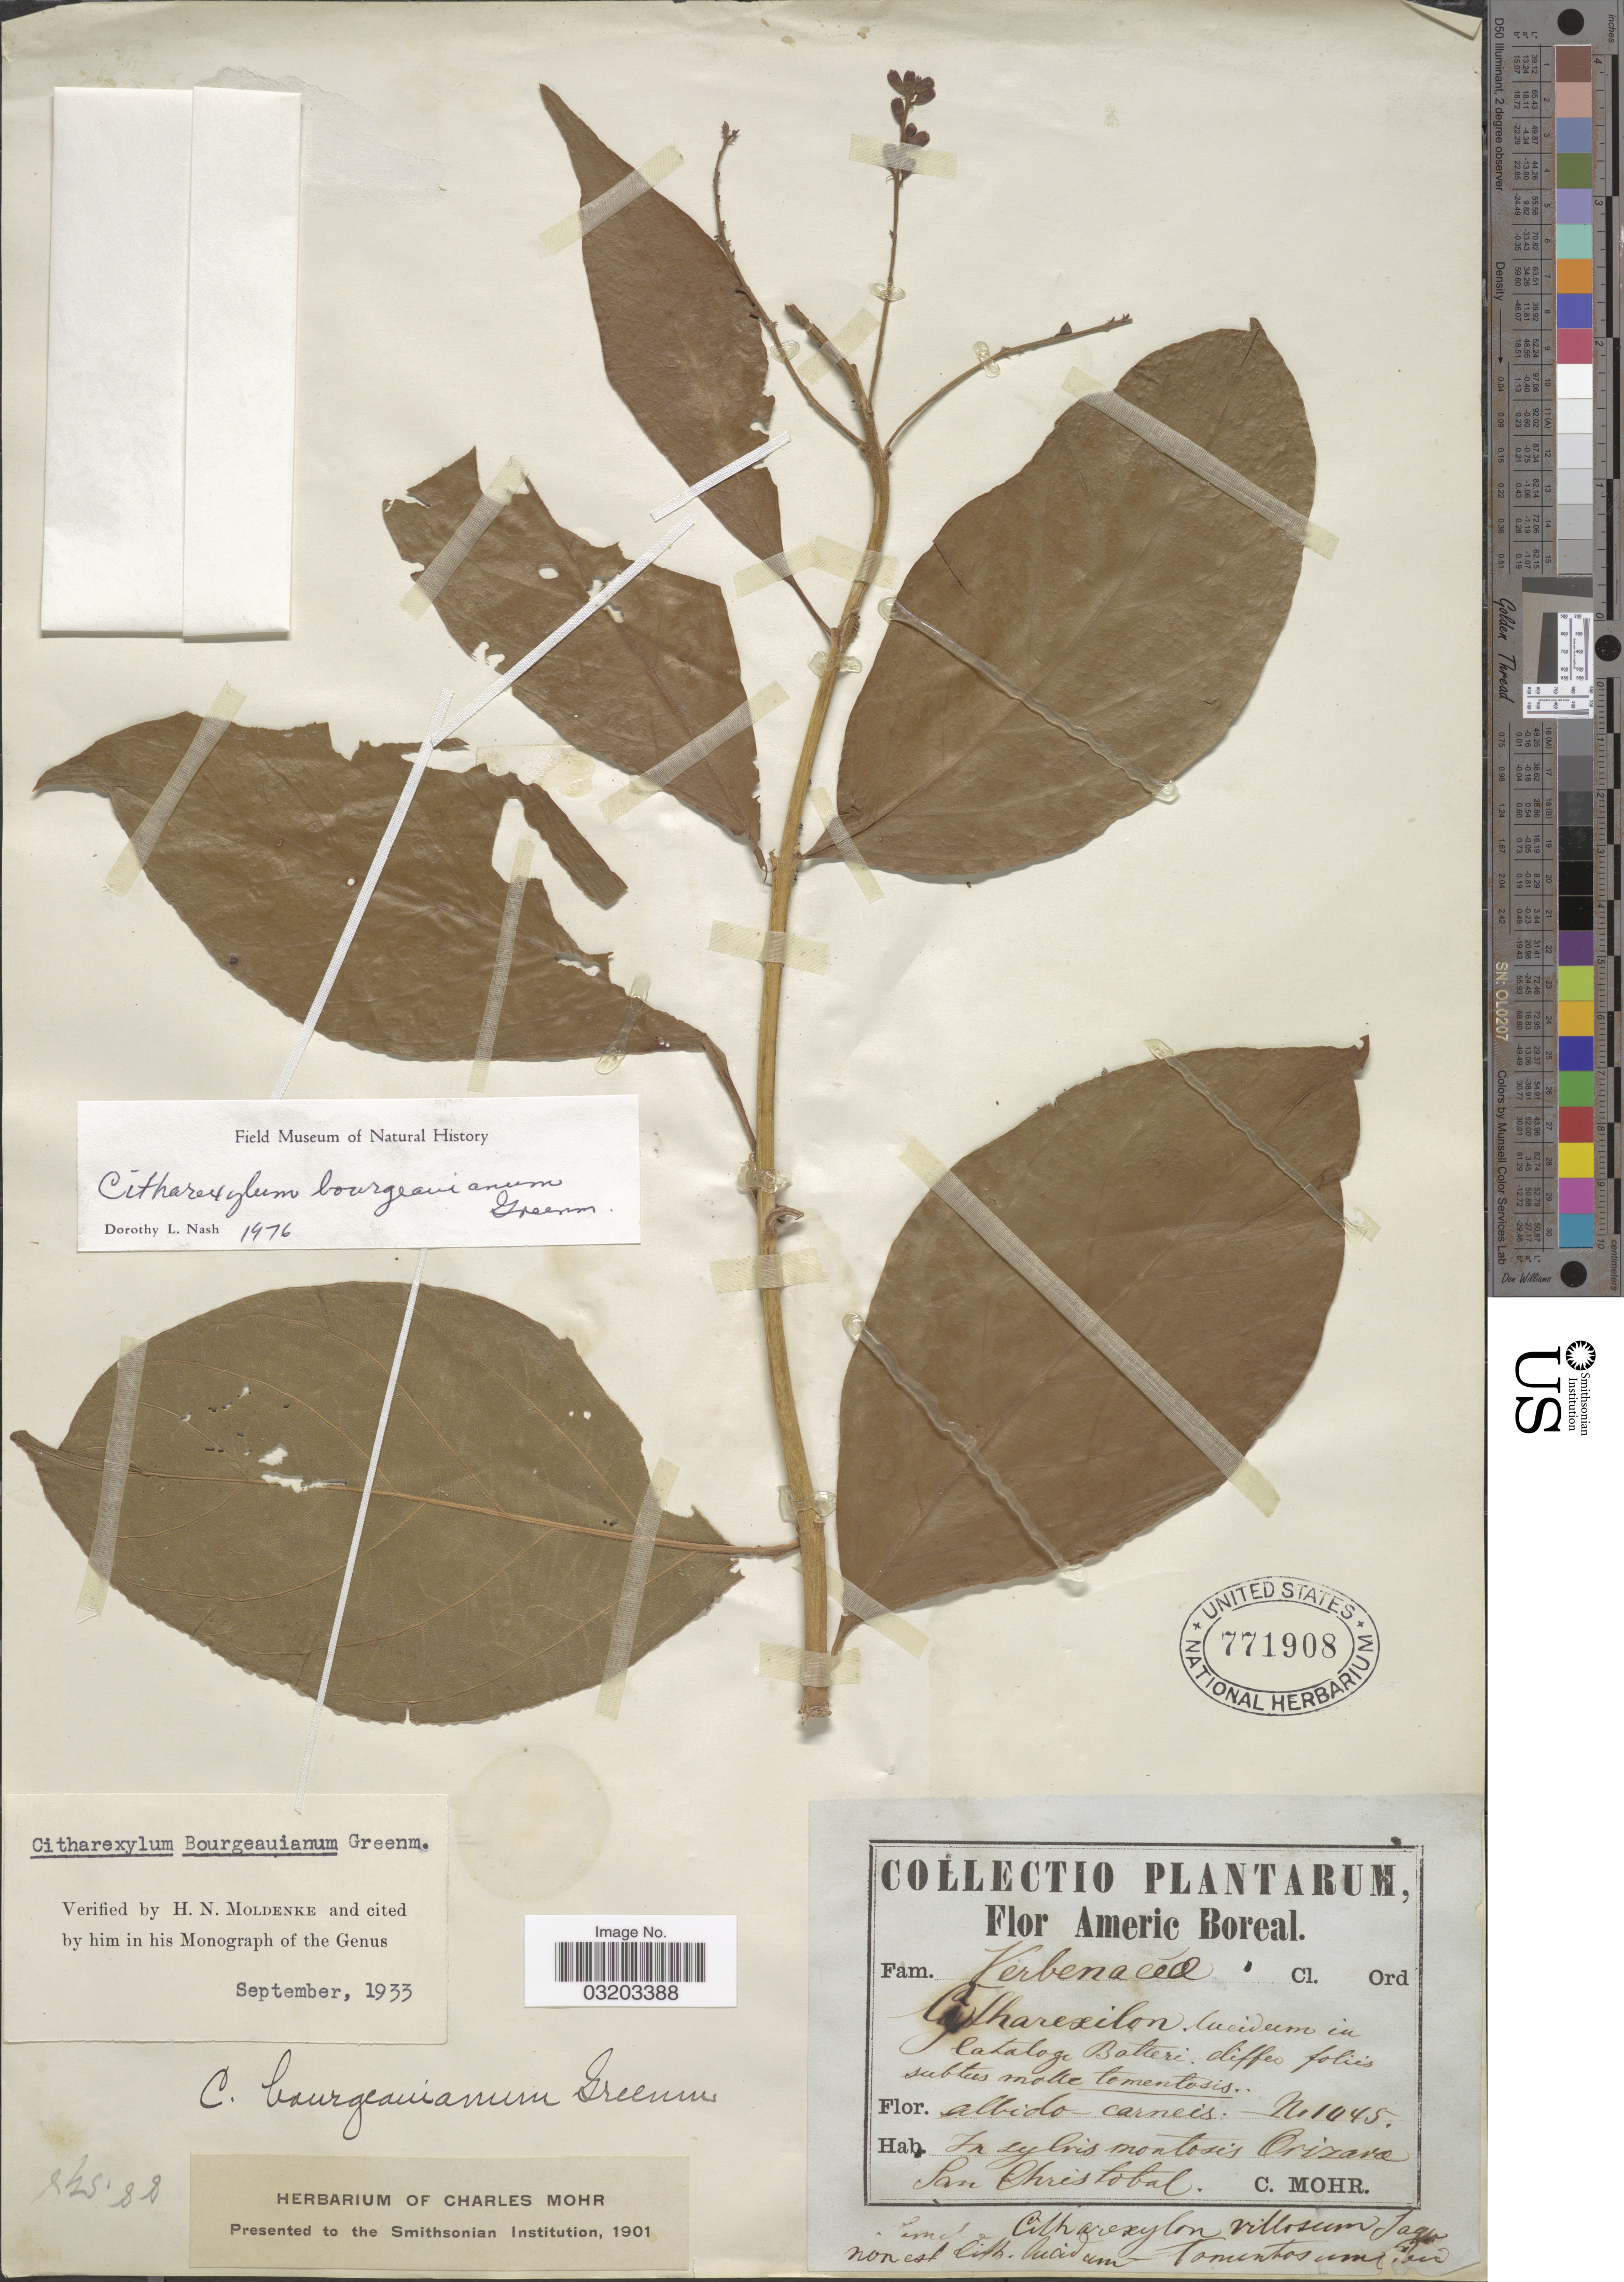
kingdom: Plantae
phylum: Tracheophyta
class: Magnoliopsida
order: Lamiales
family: Verbenaceae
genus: Citharexylum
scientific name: Citharexylum bourgeauanum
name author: Greenm.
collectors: Mohr, C. T. (herbarium)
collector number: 1045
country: Mexico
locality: Americ Boreal. In sylvis montosis Orizava. San Cristobal.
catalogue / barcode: US 771908